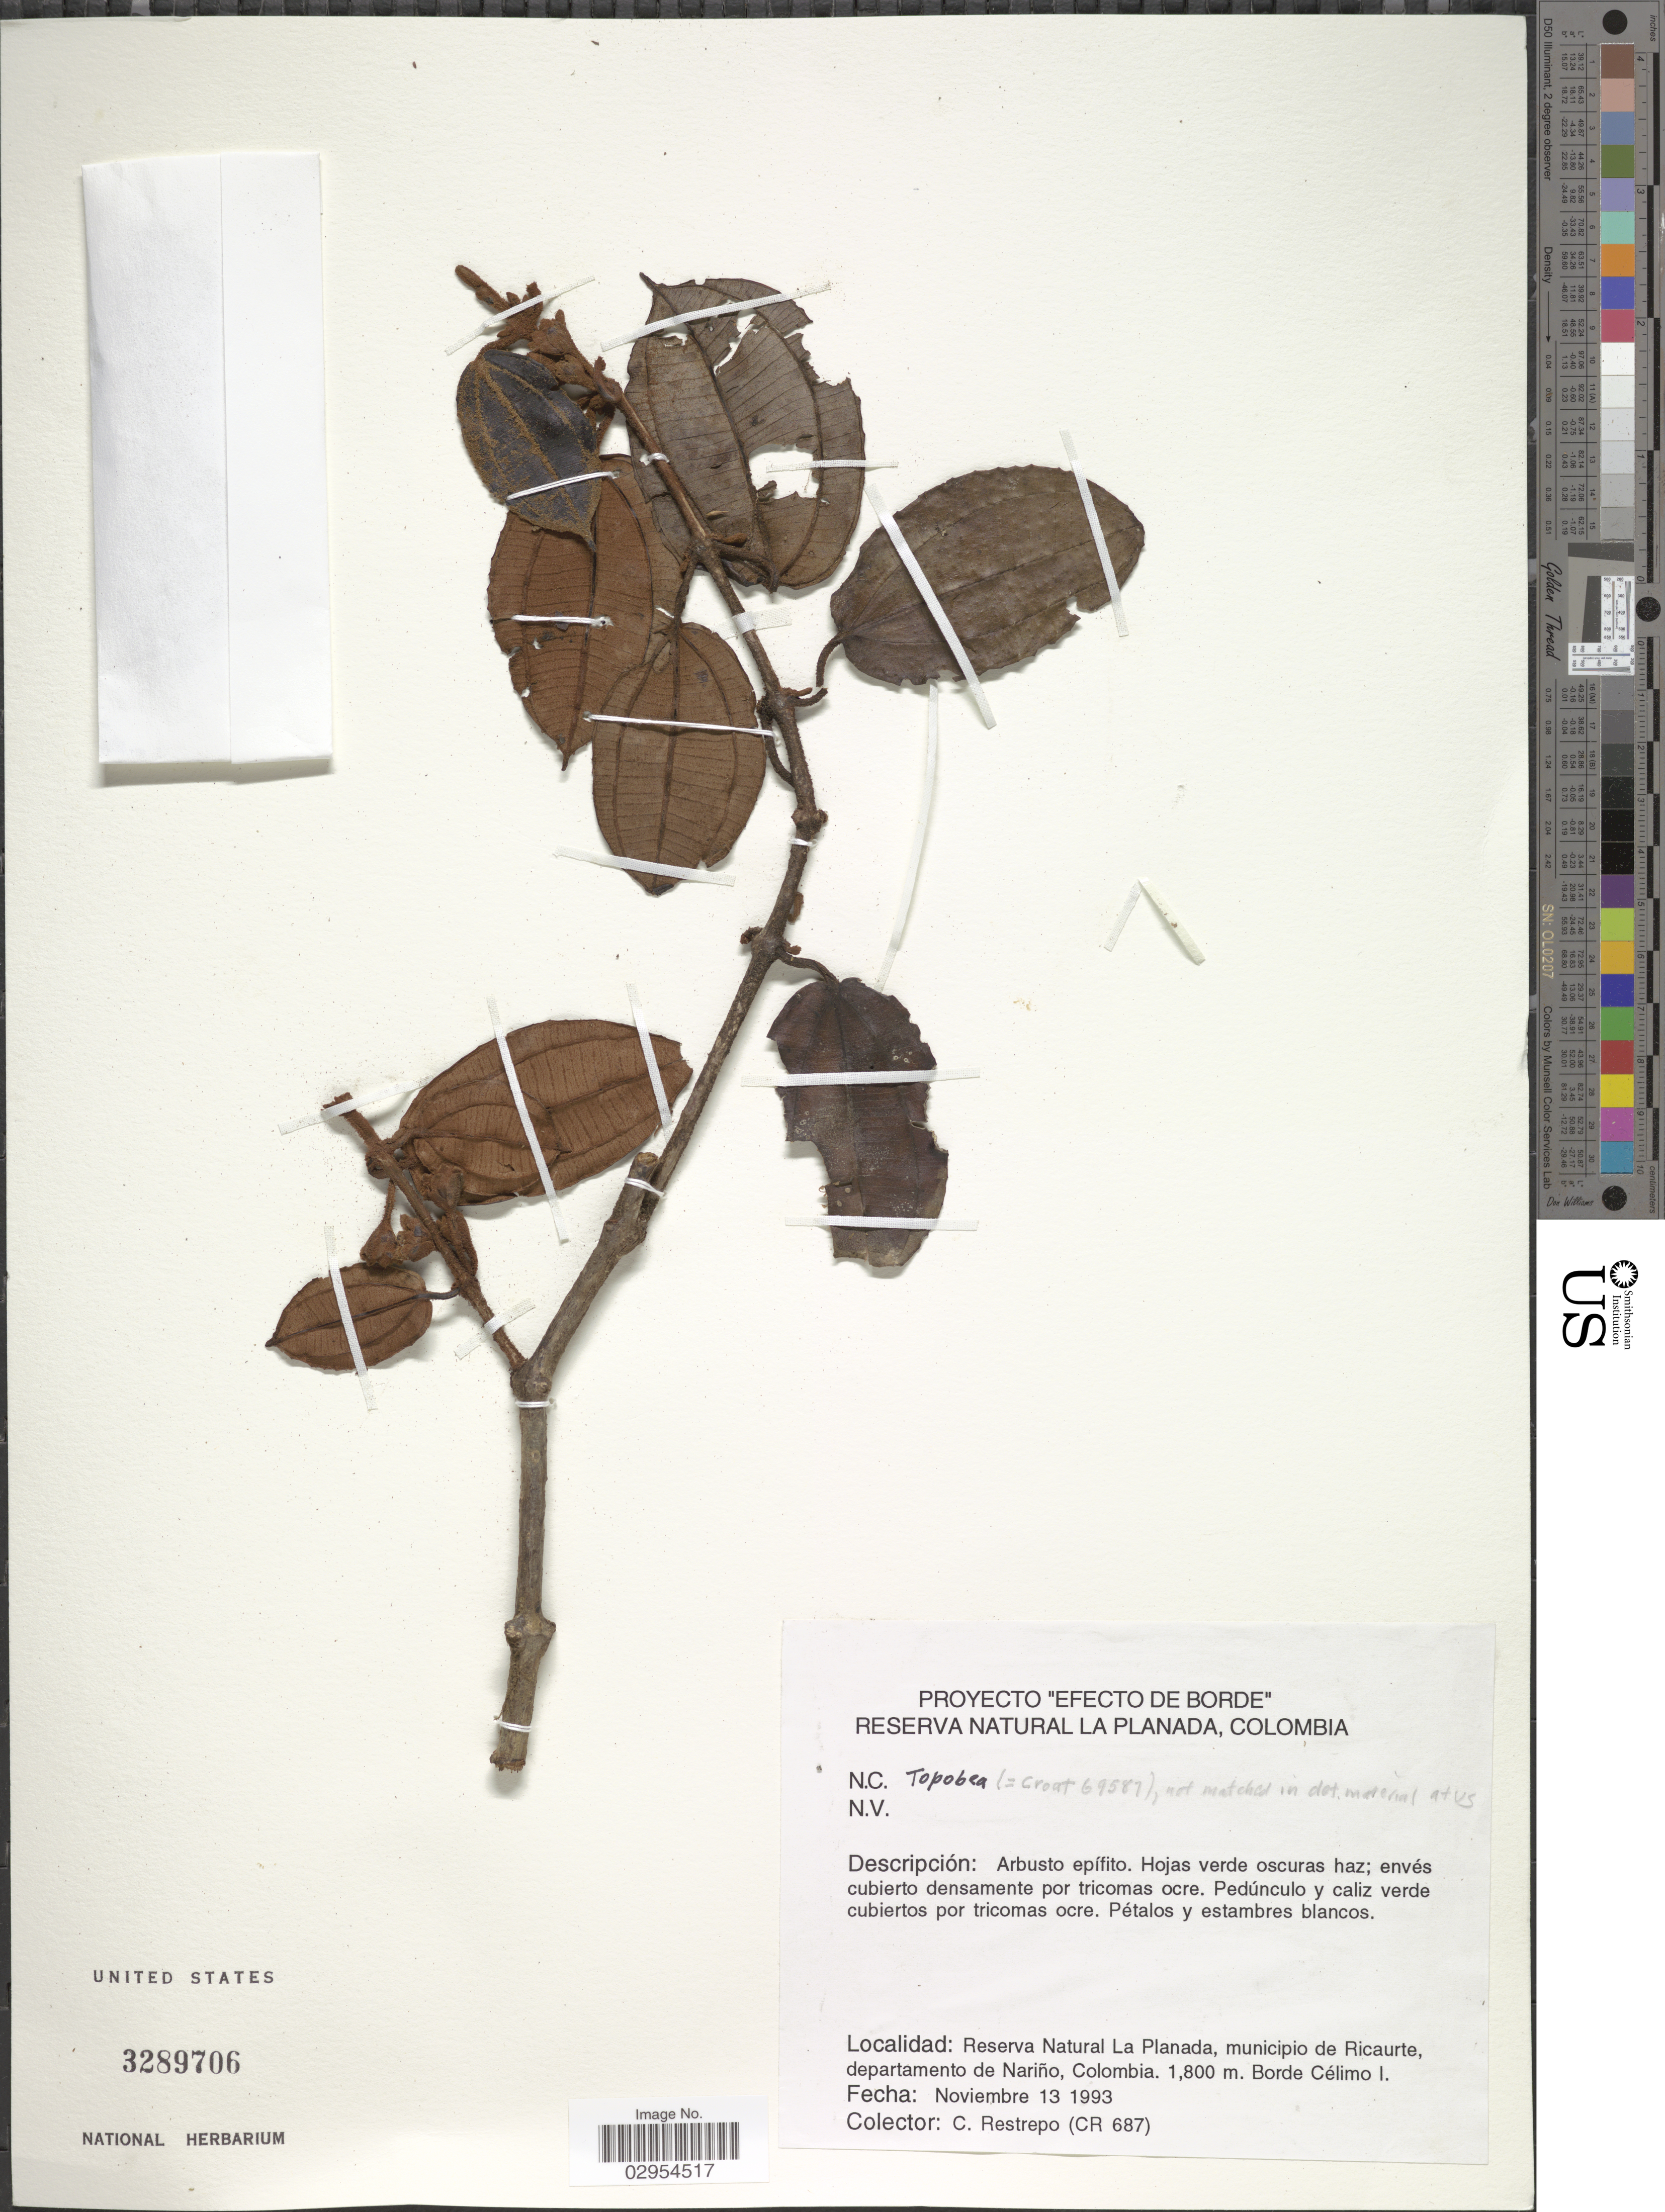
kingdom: Plantae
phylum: Tracheophyta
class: Magnoliopsida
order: Myrtales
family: Melastomataceae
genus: Topobea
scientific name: Topobea sp.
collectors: C. Restrepo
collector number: CR 687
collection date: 1993-11-13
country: Colombia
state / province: Nariño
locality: Reserva Natural La Planada, municipio de Ricaurte, Borde Célimo I.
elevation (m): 1800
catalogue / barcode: US 3289706